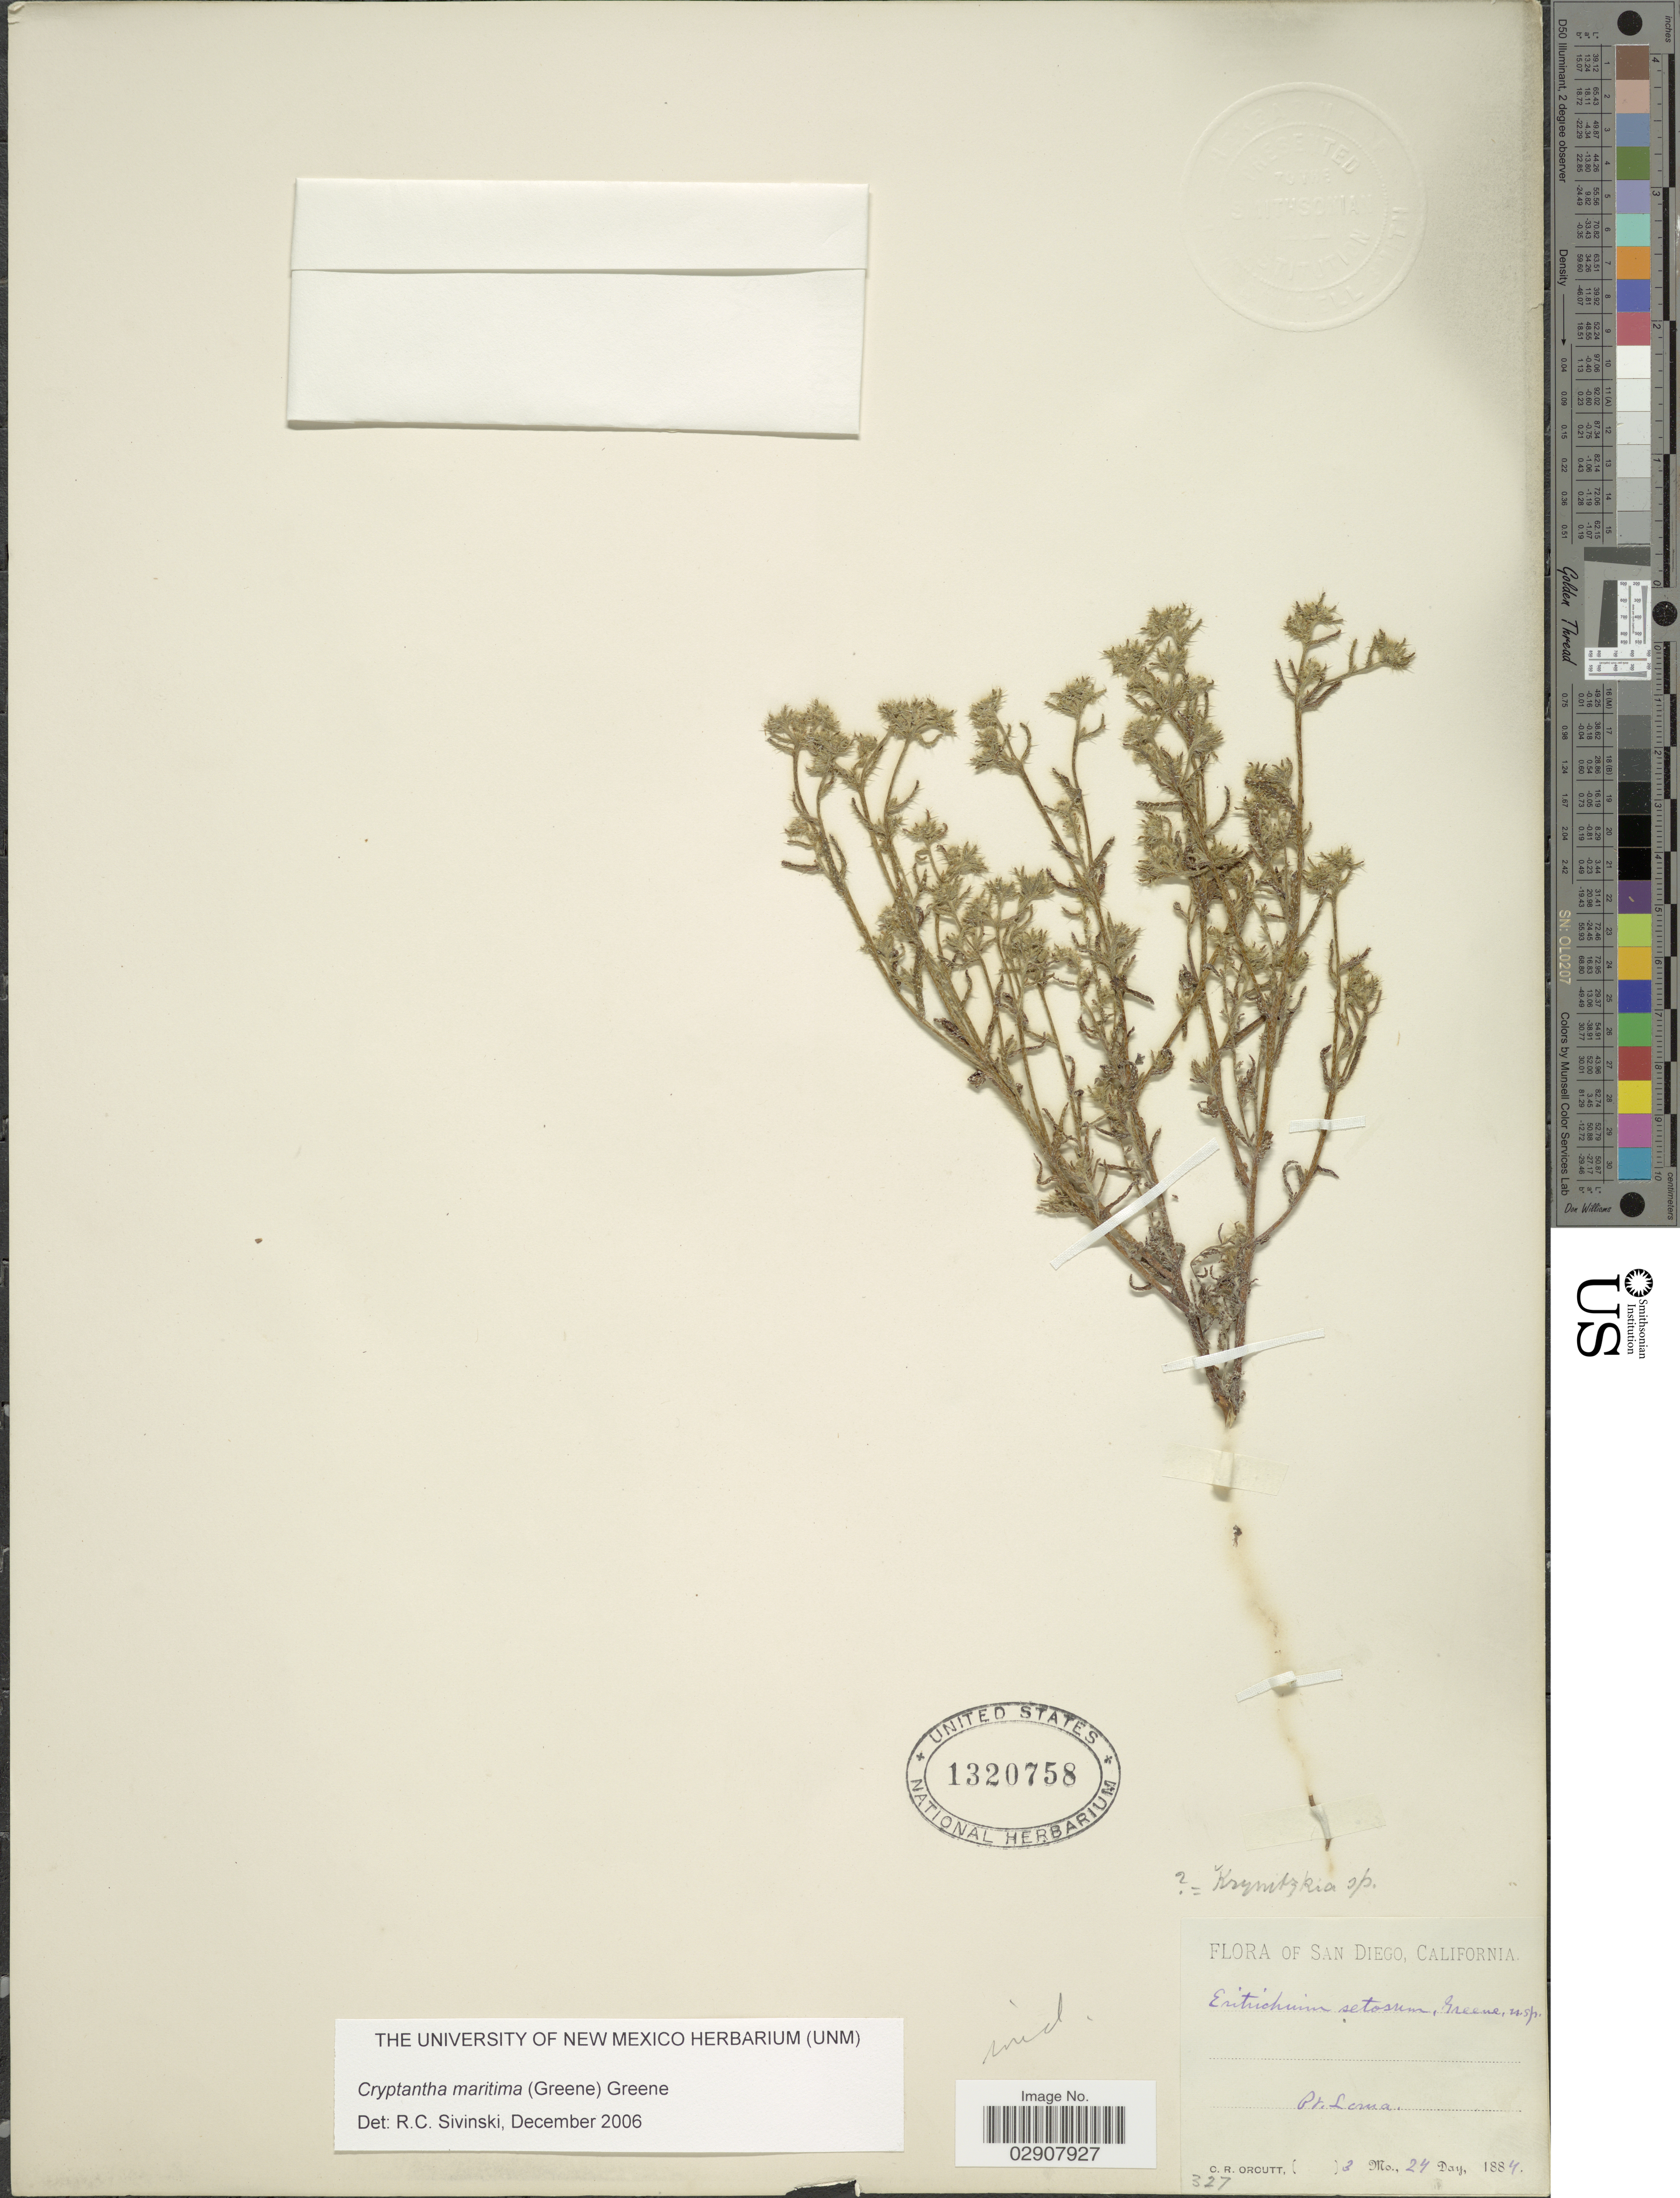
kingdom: Plantae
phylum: Tracheophyta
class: Magnoliopsida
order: Boraginales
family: Boraginaceae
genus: Cryptantha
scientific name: Cryptantha maritima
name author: (Greene) Greene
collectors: C. R. Orcutt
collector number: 327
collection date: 1884-03-24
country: United States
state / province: California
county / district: San Diego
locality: Pt. Loma [Point Loma]. San Diego, California.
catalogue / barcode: US 1320758